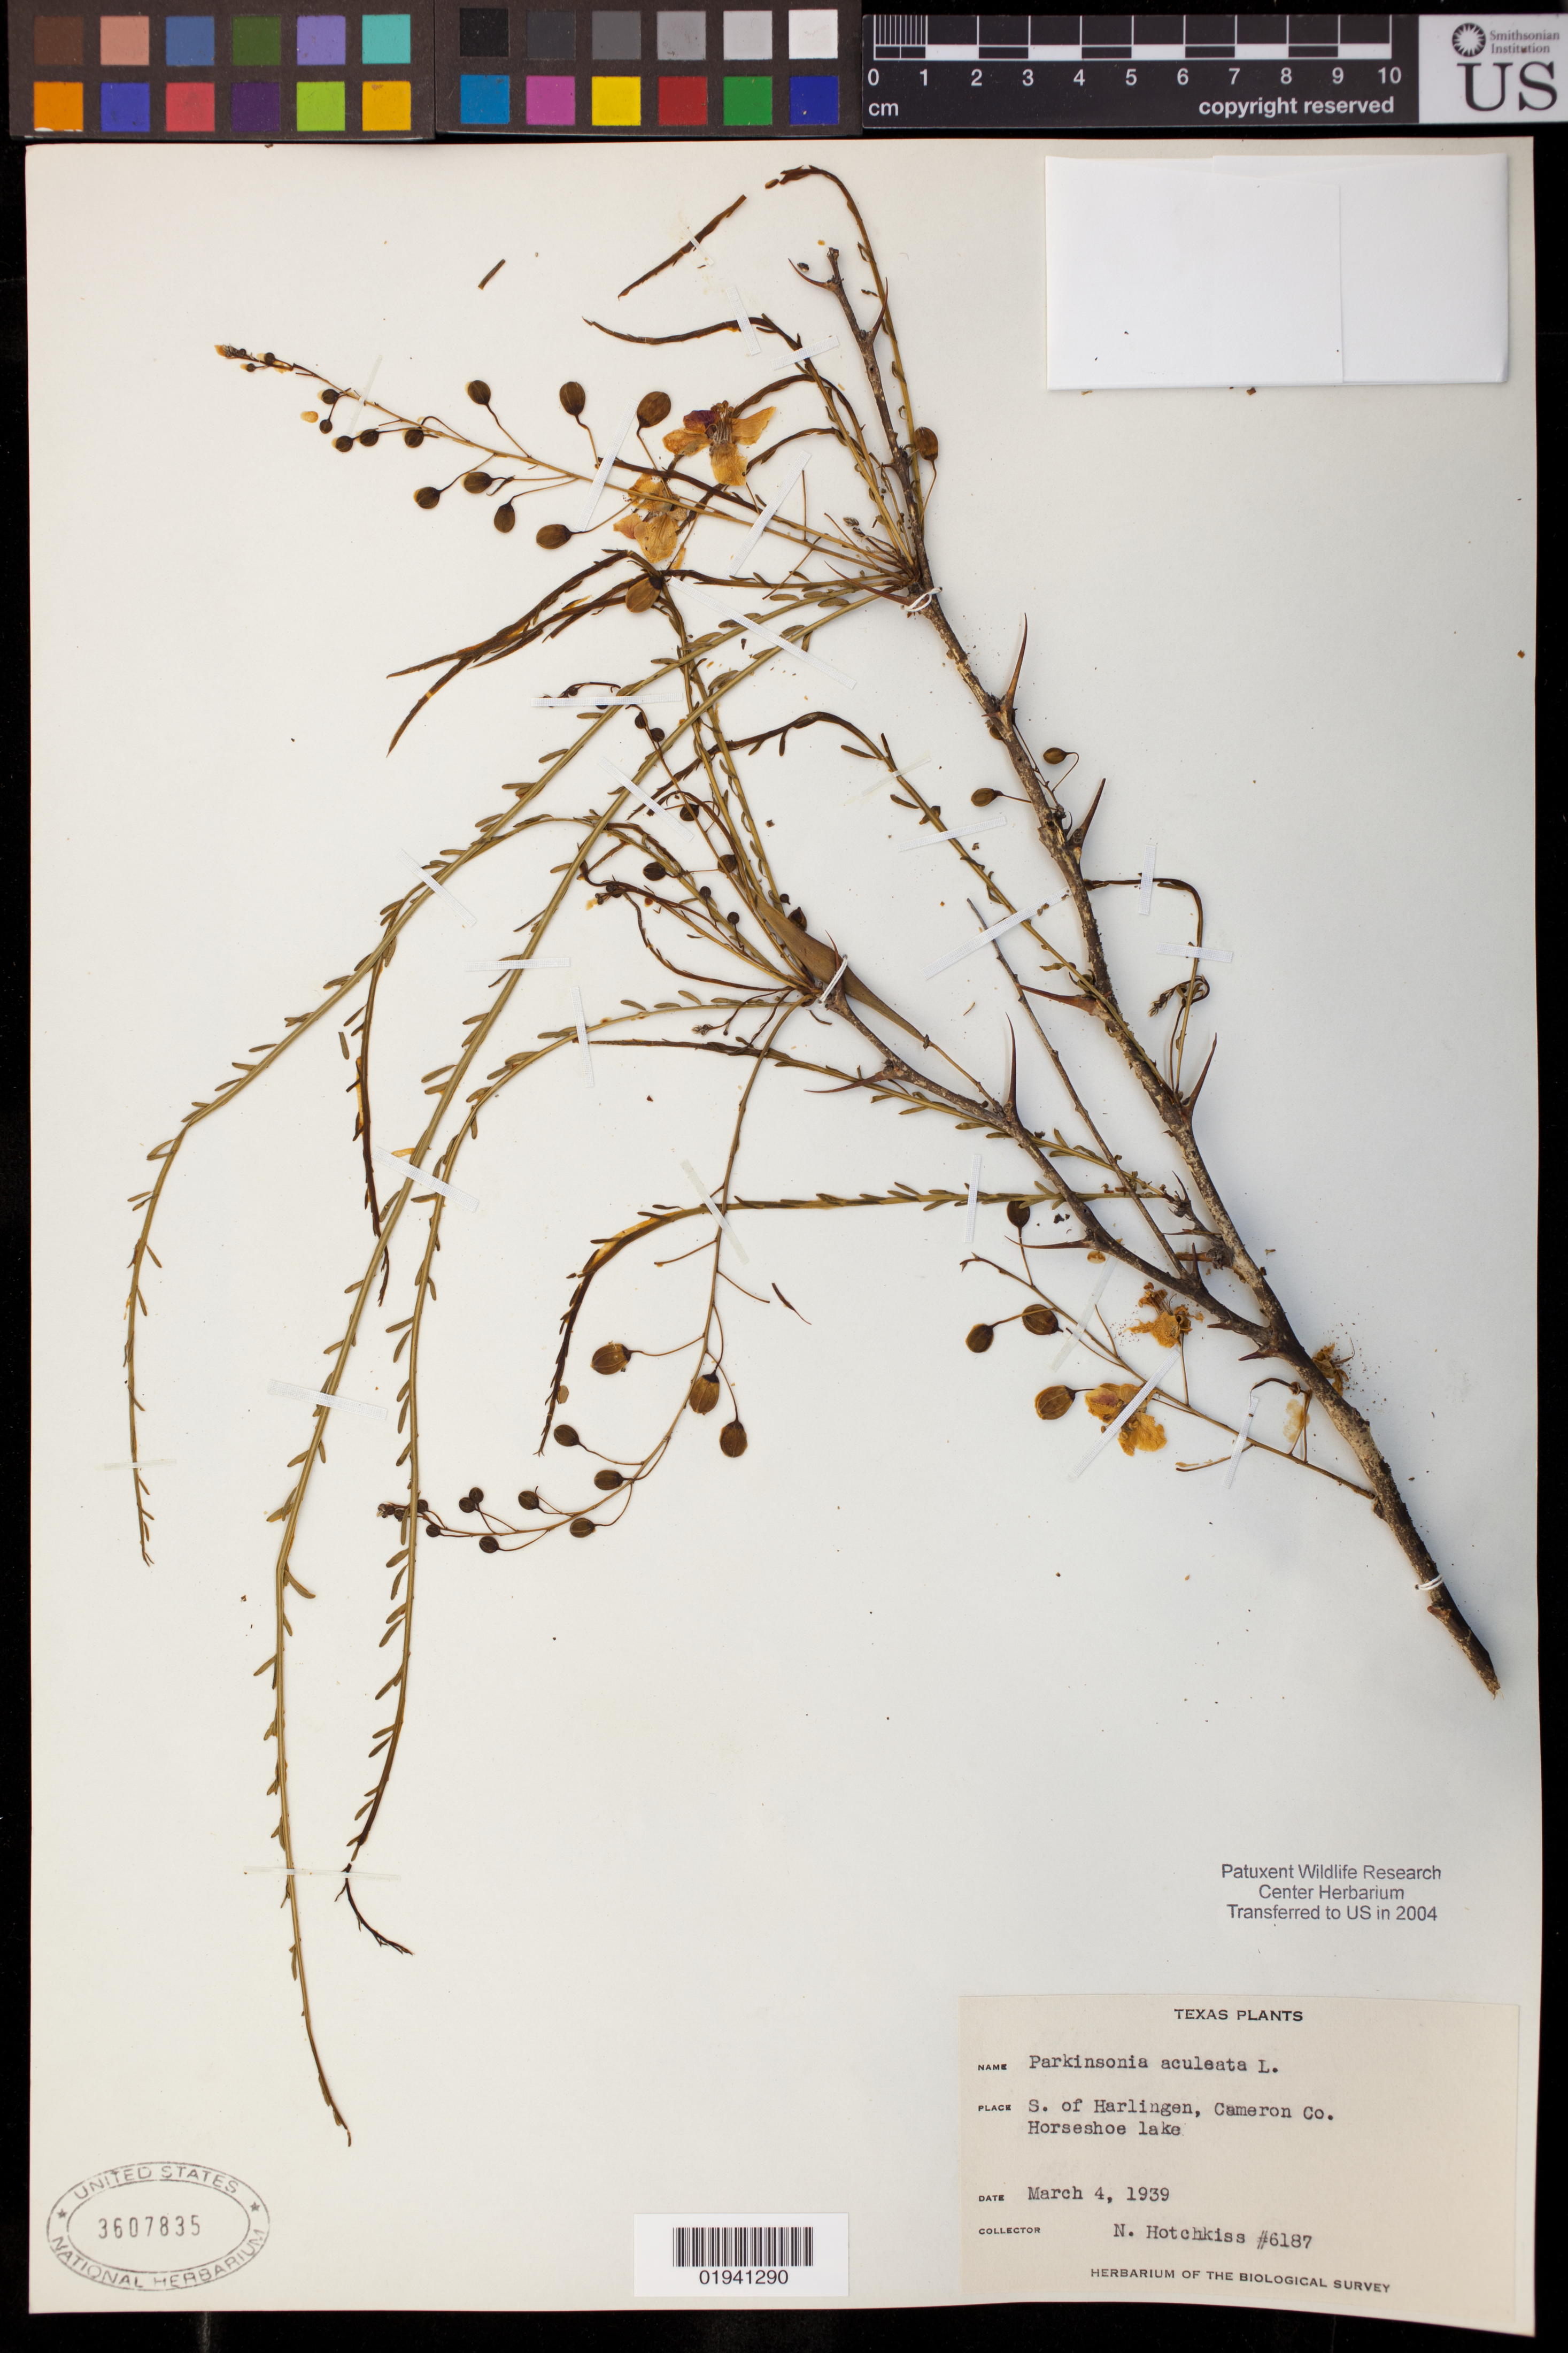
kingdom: Plantae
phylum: Tracheophyta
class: Magnoliopsida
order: Fabales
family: Fabaceae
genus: Parkinsonia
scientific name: Parkinsonia aculeata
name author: L.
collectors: N. Hotchkiss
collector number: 6187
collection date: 1939-03-04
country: United States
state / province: Texas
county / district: Cameron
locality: S. of Harlingen, Horseshoe lake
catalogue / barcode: US 3607835